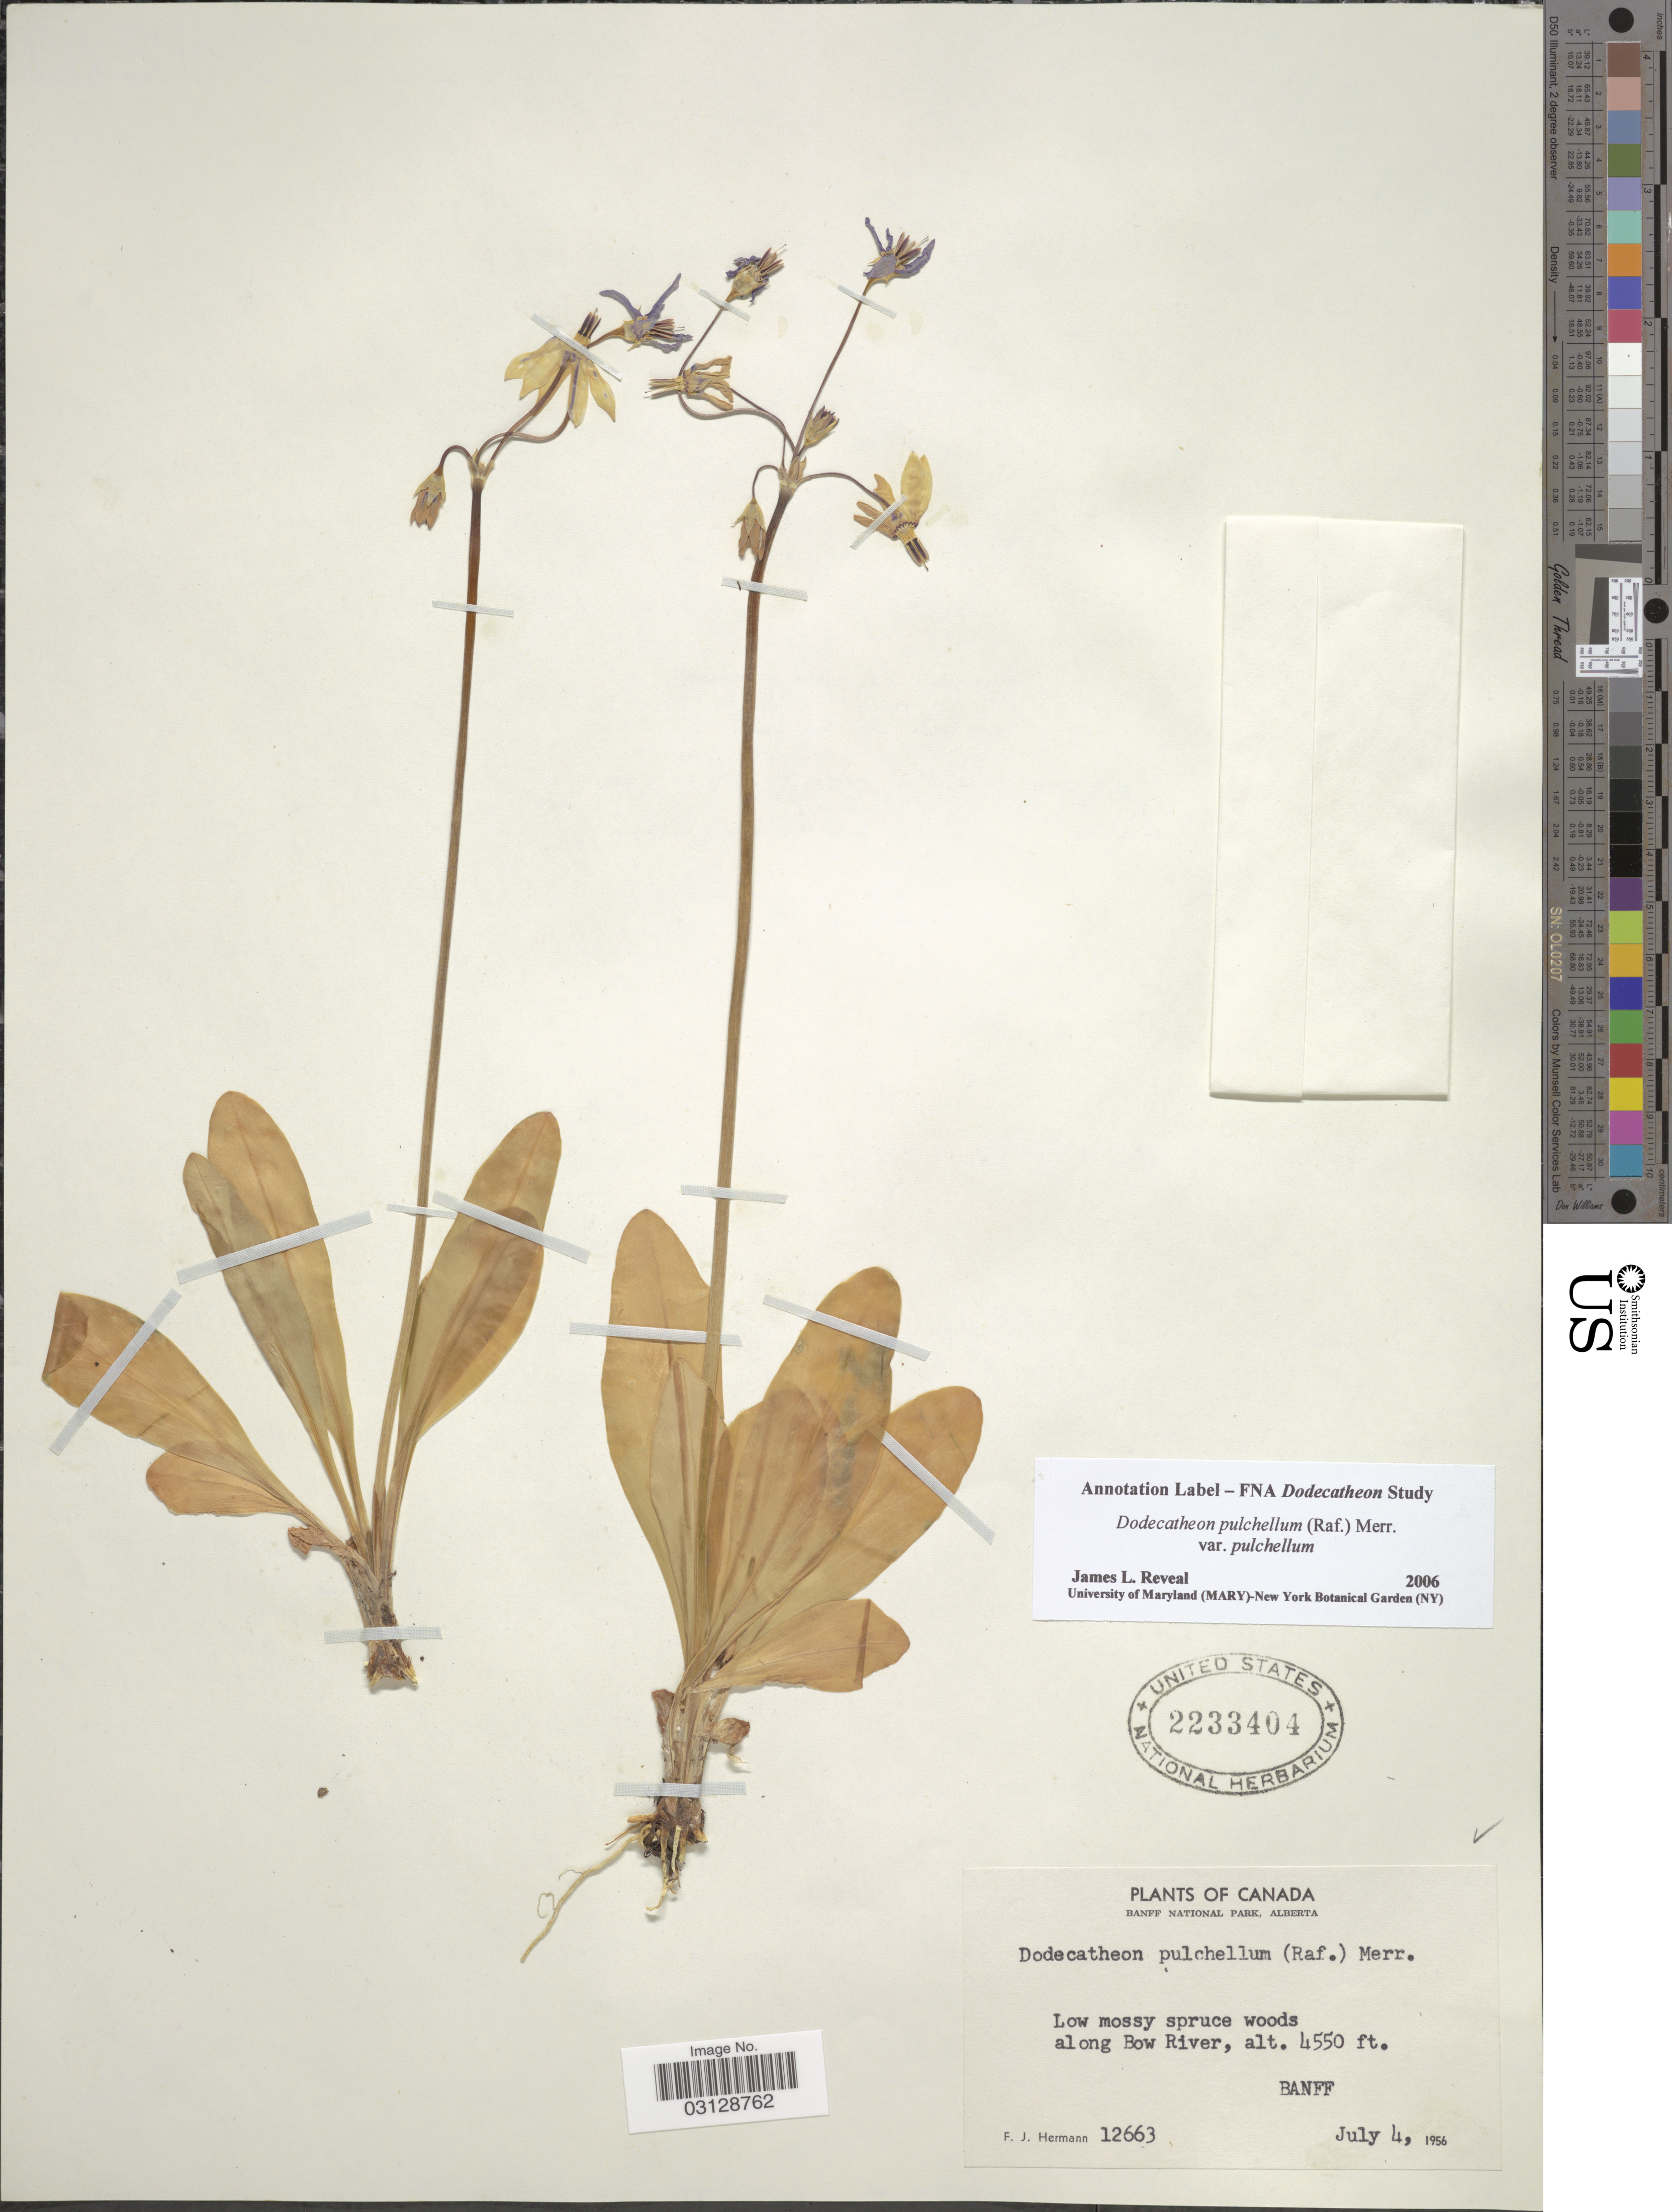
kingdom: Plantae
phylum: Tracheophyta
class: Magnoliopsida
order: Ericales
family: Primulaceae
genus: Dodecatheon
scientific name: Dodecatheon pulchellum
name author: (Raf.) Merr.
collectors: F. J. Hermann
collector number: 12663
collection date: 1956-07-04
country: Canada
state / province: Alberta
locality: Banff National Park, along Bow River, Banff.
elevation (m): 1387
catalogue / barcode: US 2233404